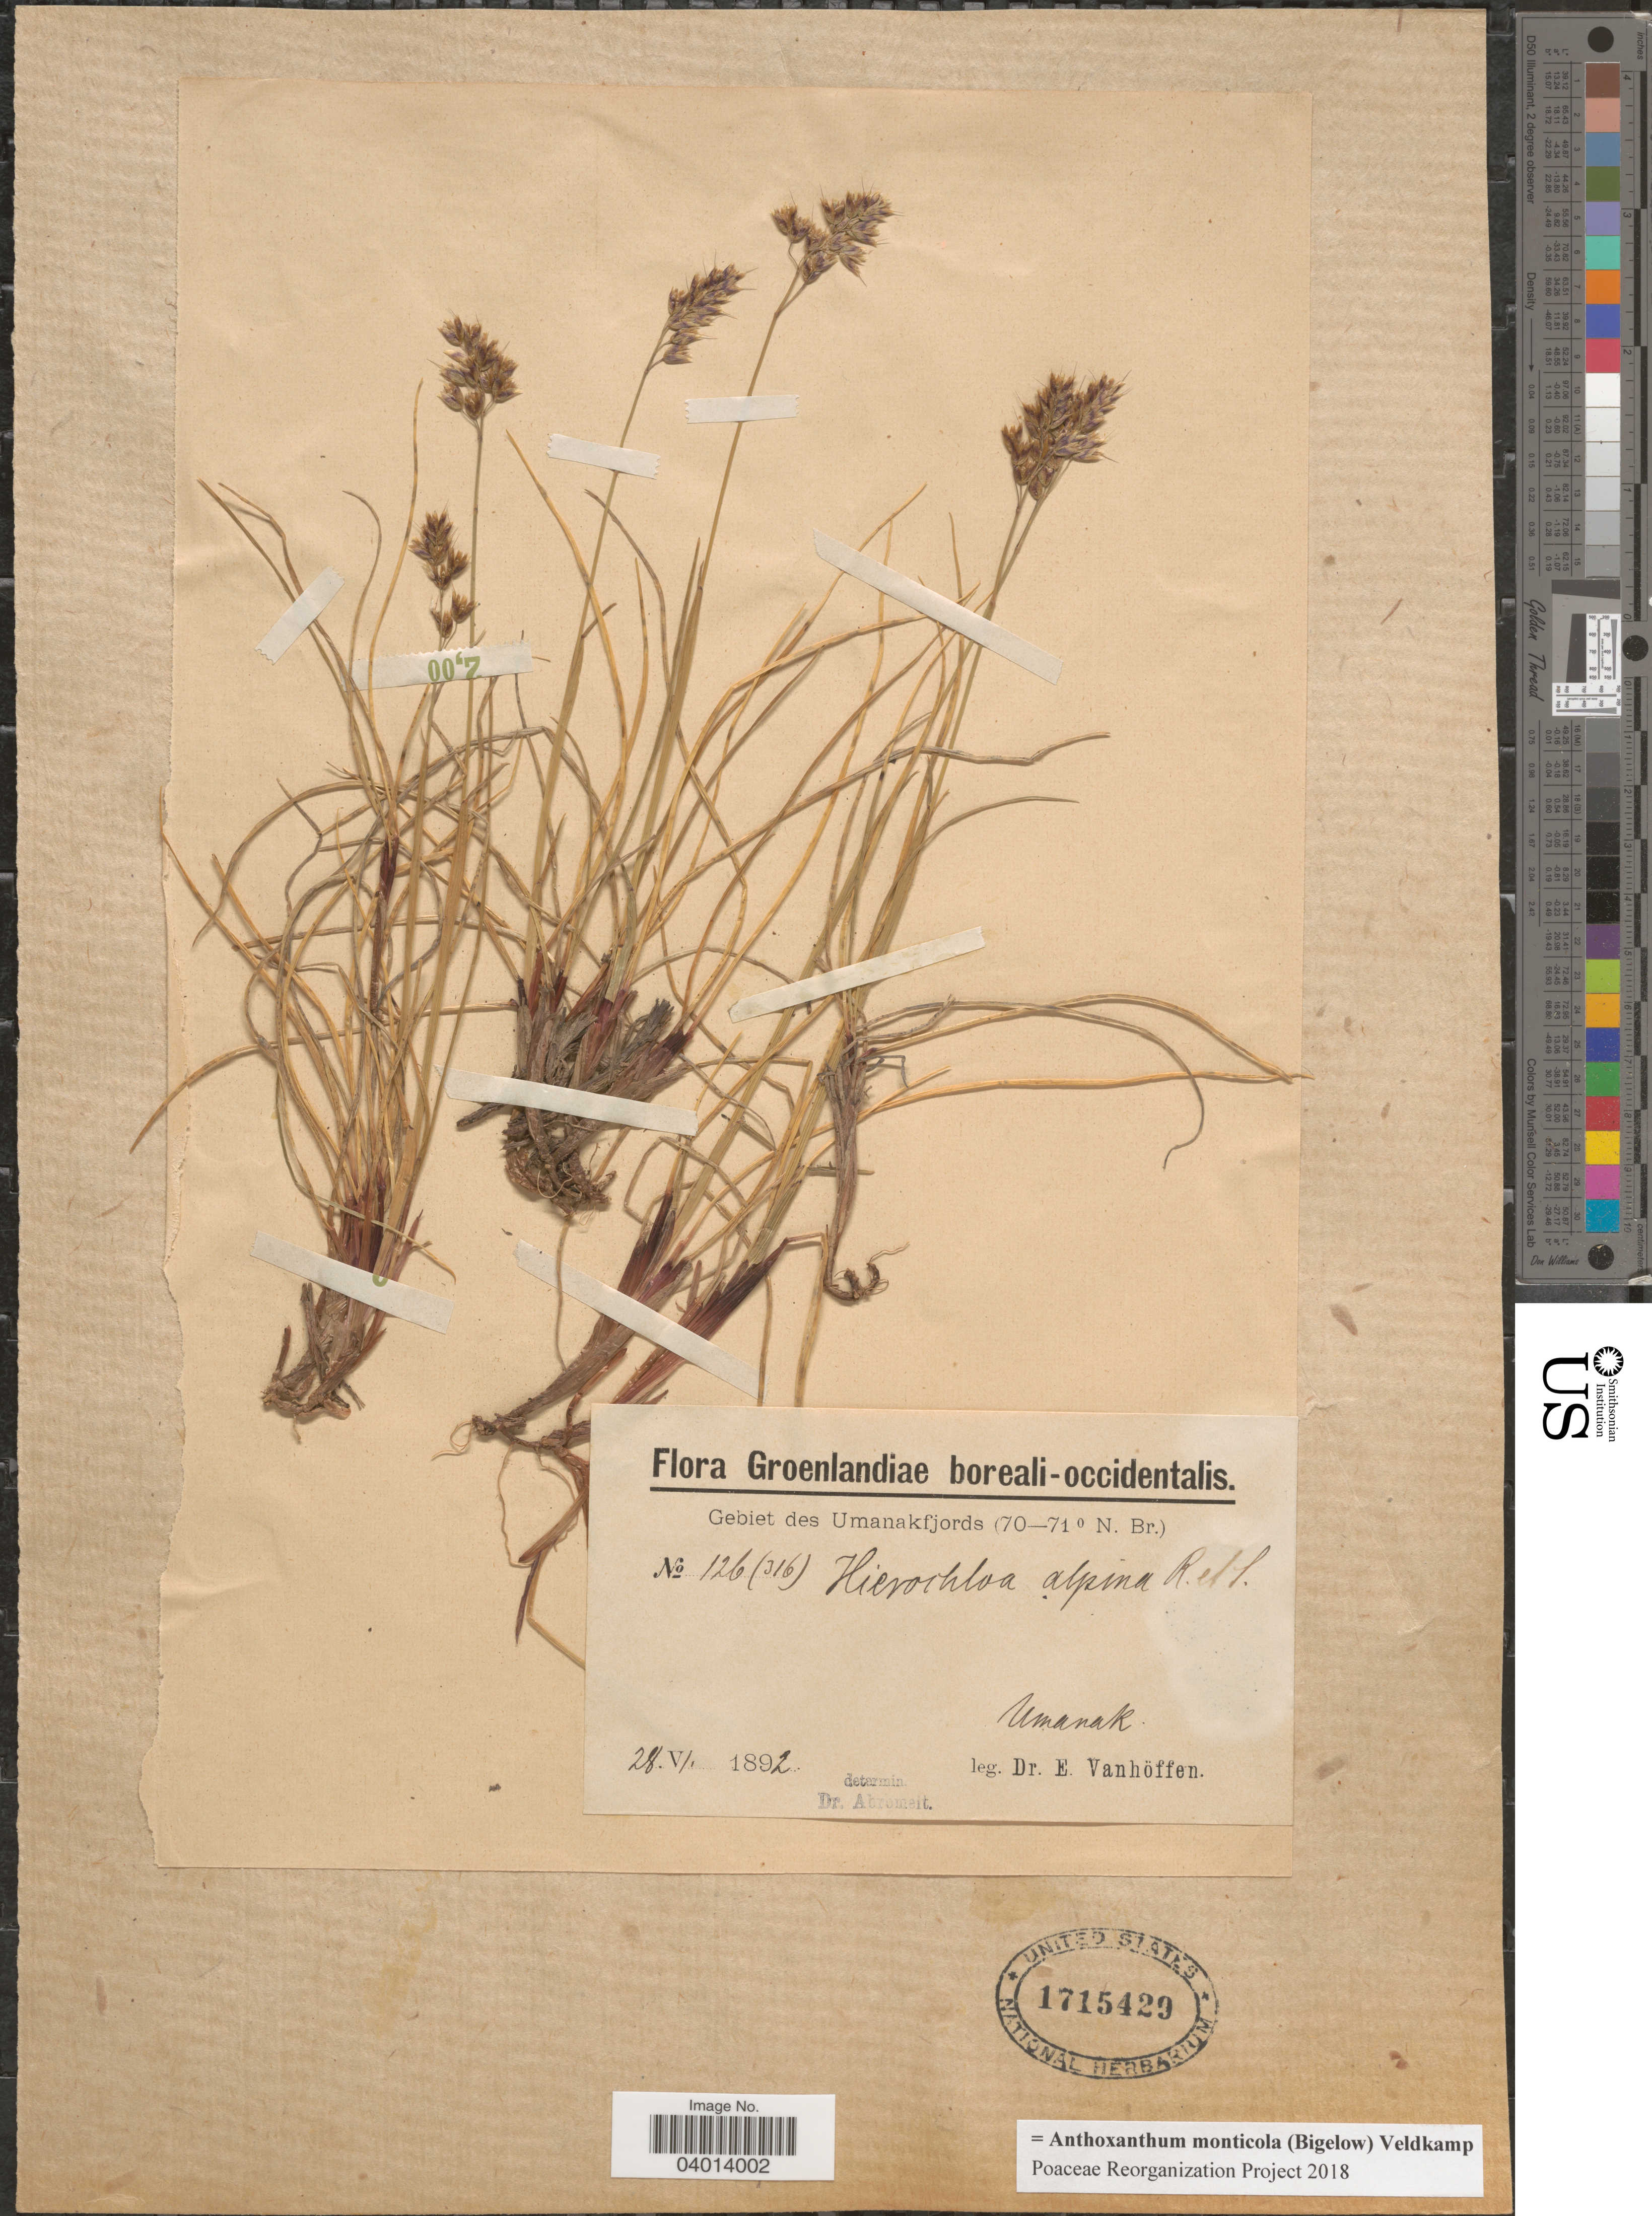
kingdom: Plantae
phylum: Tracheophyta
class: Liliopsida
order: Poales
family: Poaceae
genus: Anthoxanthum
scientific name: Anthoxanthum monticola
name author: (Bigelow) Veldkamp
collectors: E. Vanhoffen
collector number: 126(316)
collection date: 1892-06-28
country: Greenland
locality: Groenlandiae boreali-occidentalis. Gebiet des Umanakfjords. Umanak.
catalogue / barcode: US 1715429